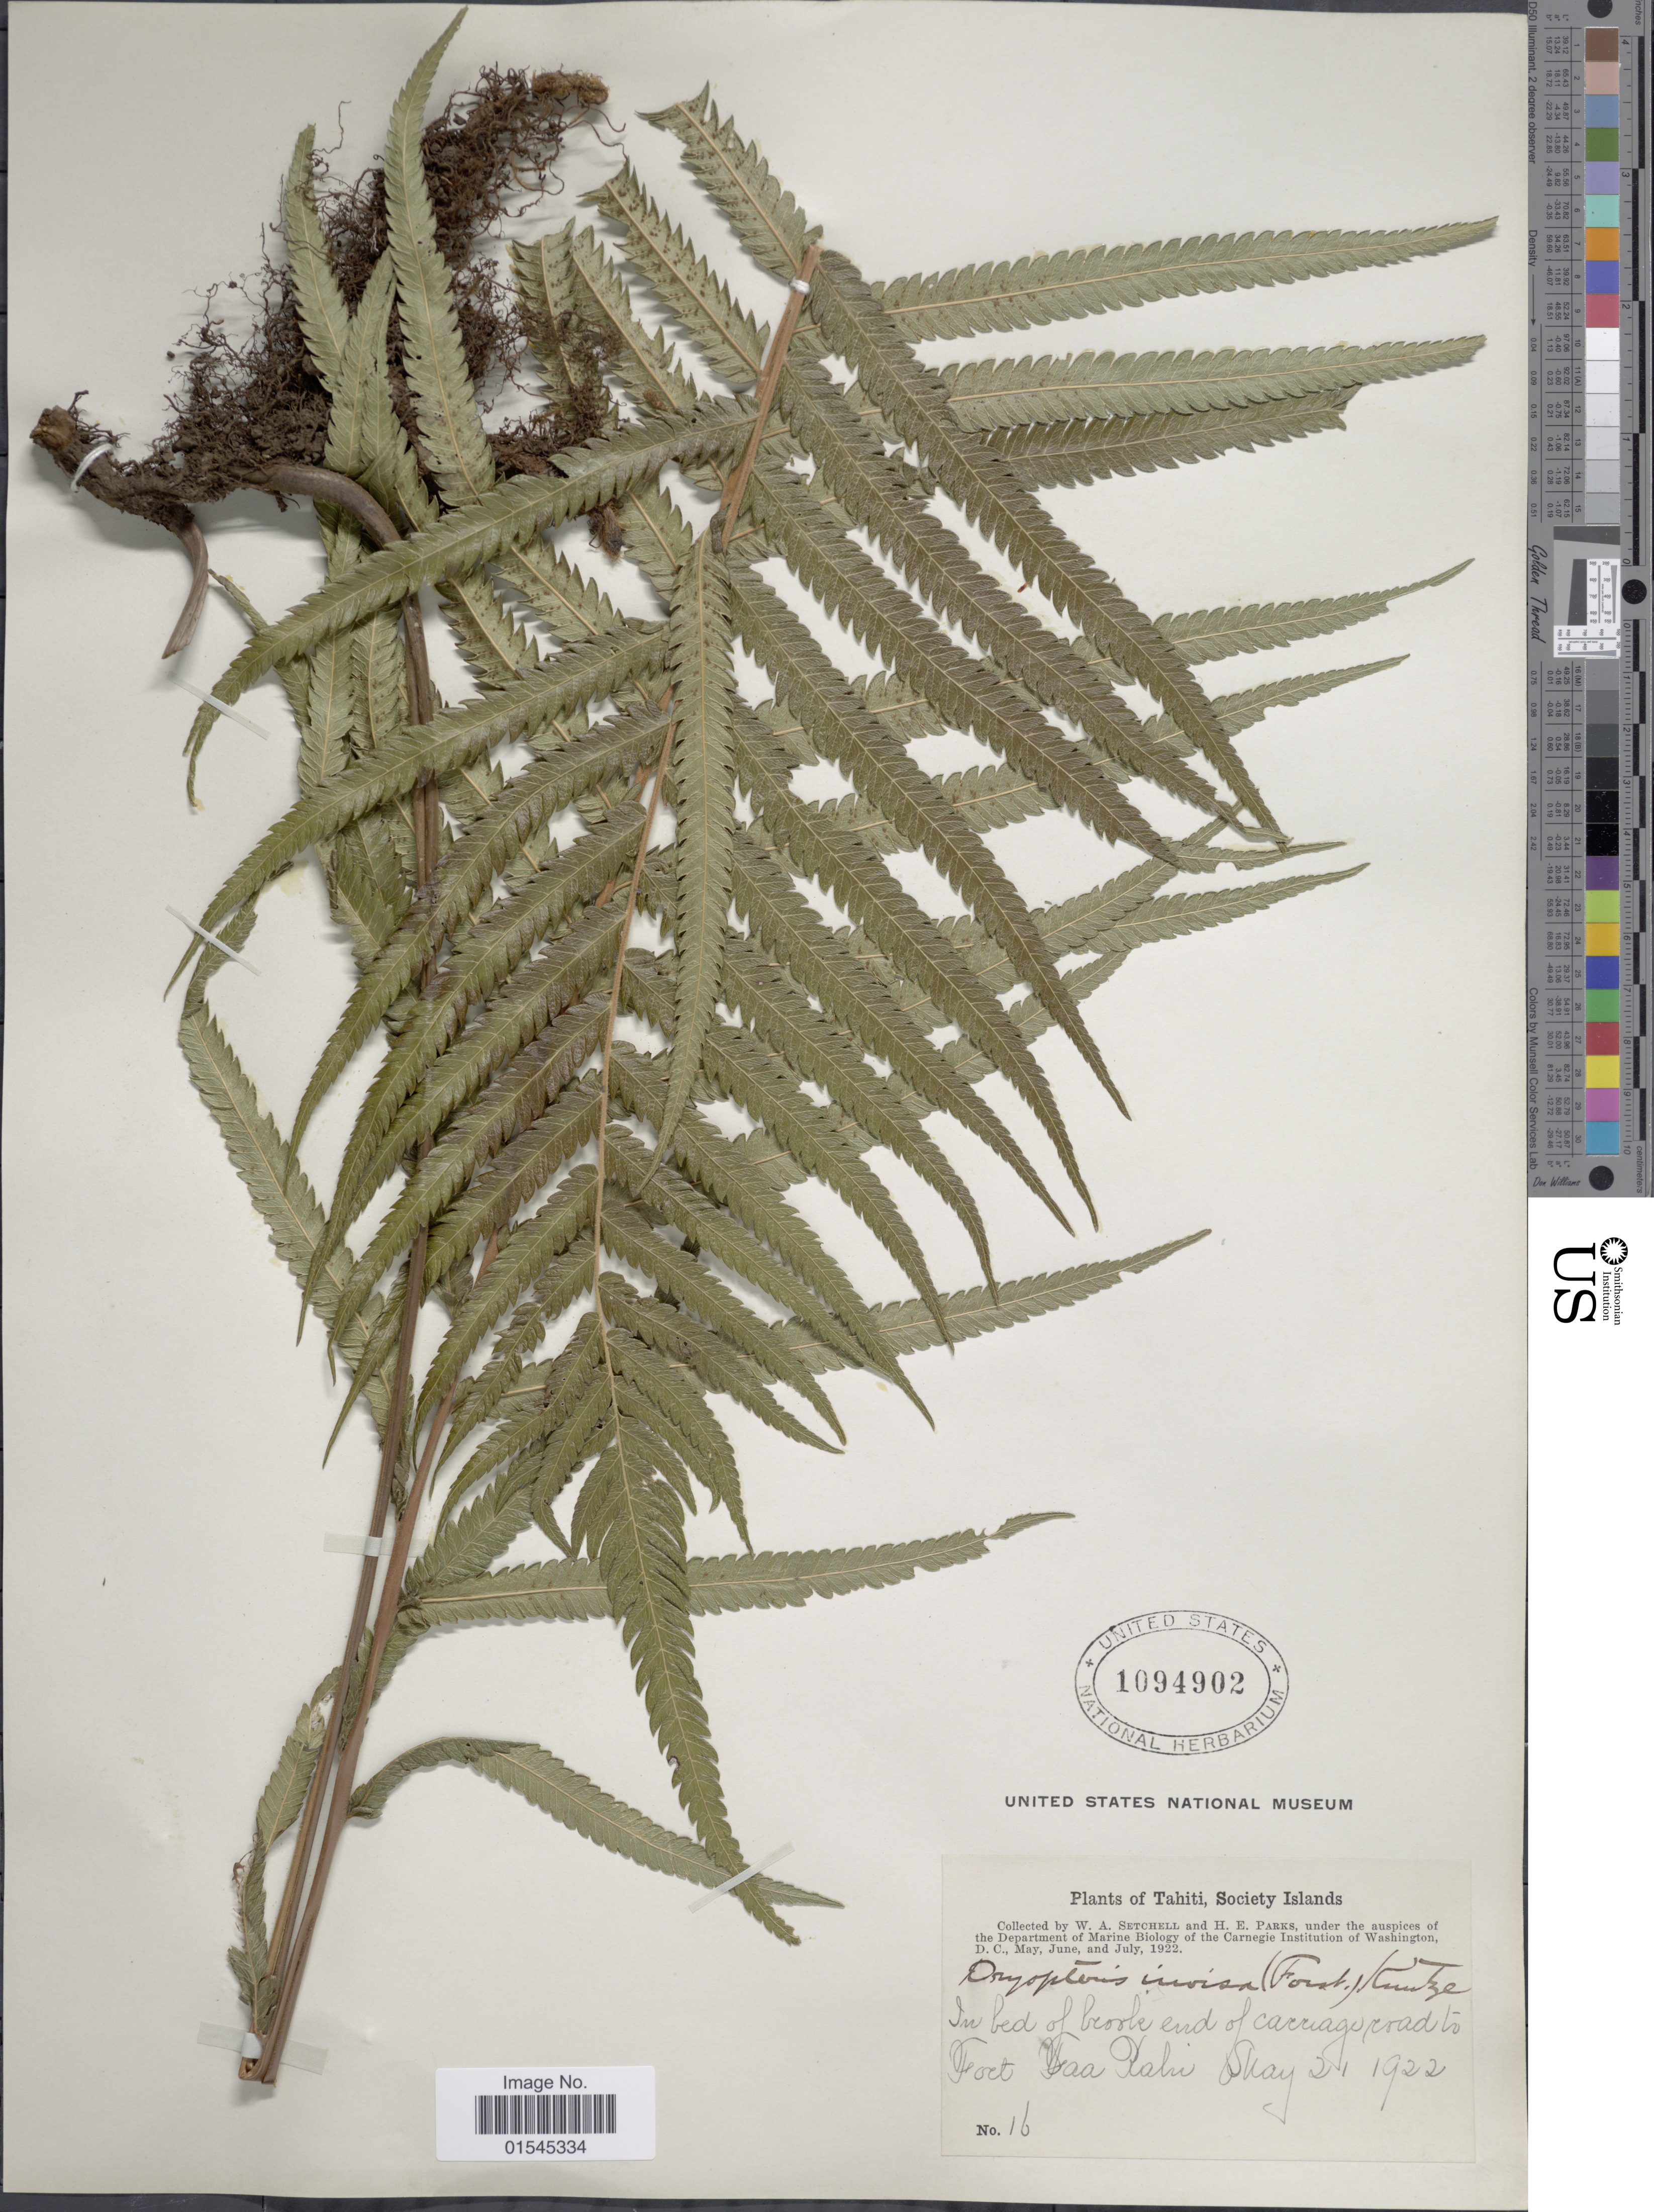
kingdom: Plantae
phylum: Tracheophyta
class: Polypodiopsida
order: Polypodiales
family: Thelypteridaceae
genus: Sphaerostephanos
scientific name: Sphaerostephanos invisus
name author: (G. Forst.) Holttum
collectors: W. Setchell & H. E. Parks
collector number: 16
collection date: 1922-05-21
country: French Polynesia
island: Tahiti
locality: Plants of Tahiti, Society Islands. In bed of brook end of carriage road to Fort Faa Rahi [interpreted]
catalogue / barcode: US 1094902